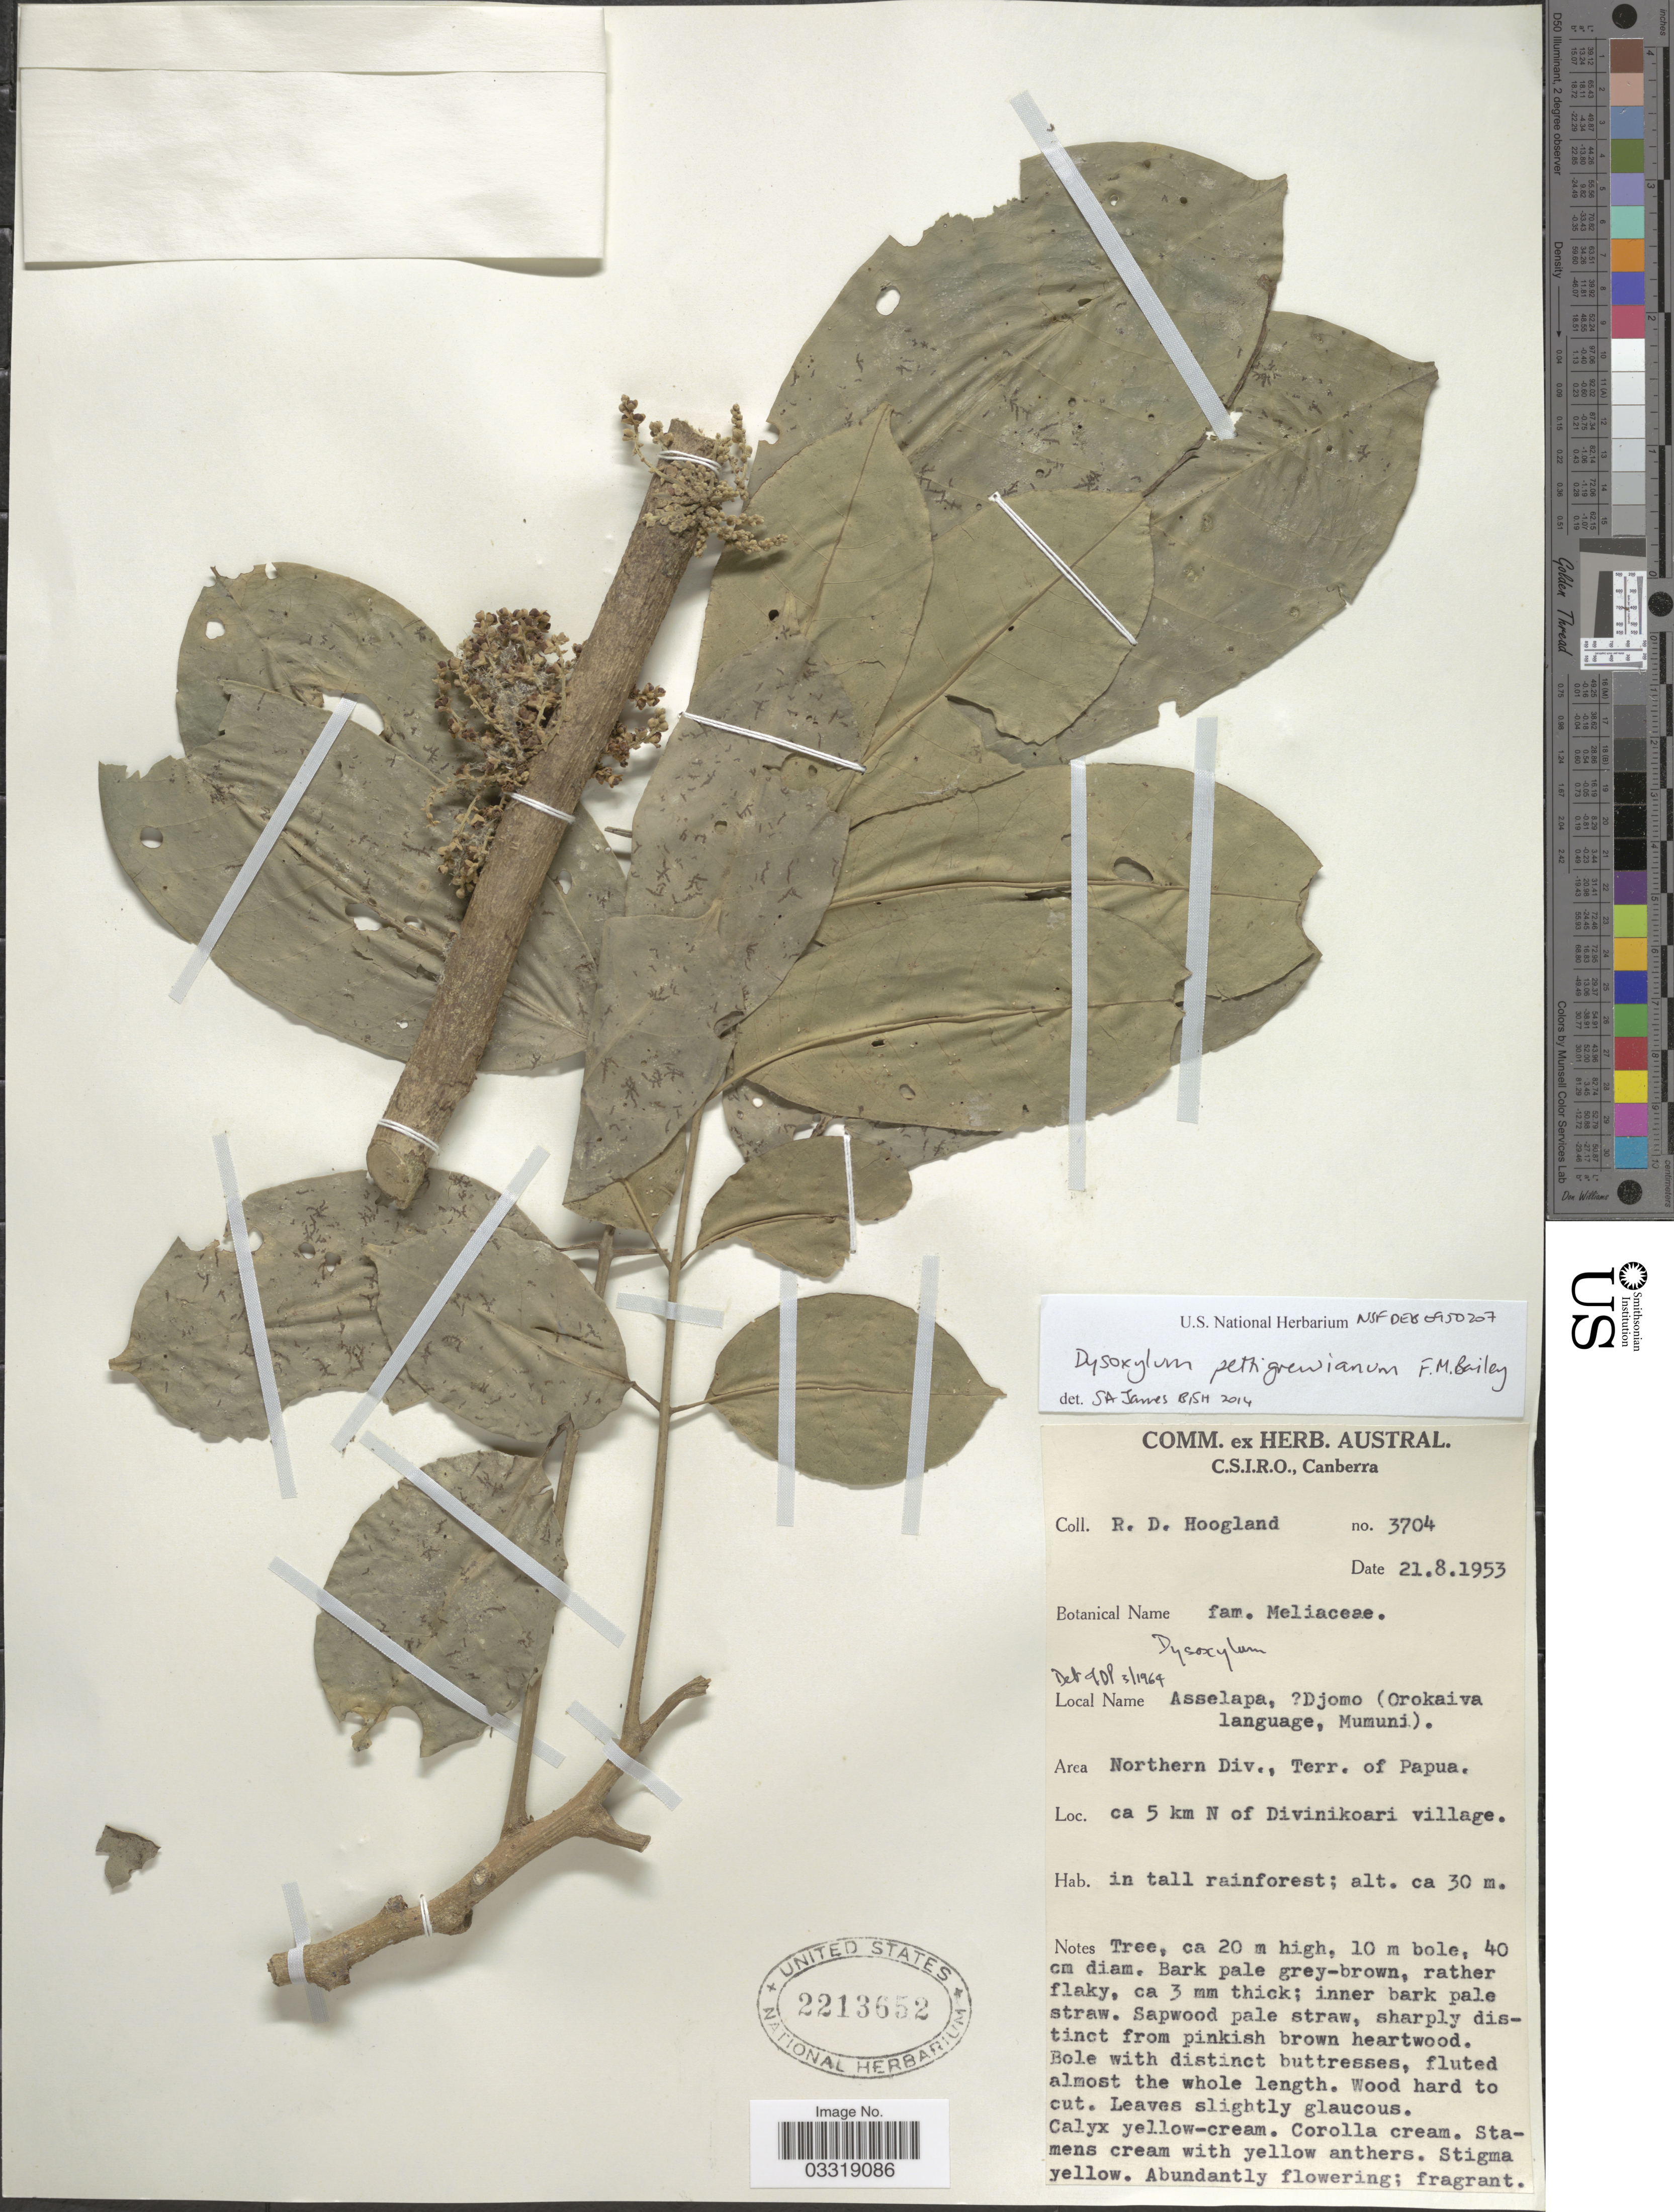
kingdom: Plantae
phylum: Tracheophyta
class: Magnoliopsida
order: Sapindales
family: Meliaceae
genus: Didymocheton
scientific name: Didymocheton pettigrewianus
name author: (F.M. Bailey) Hauenschild & Holzmeyer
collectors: R. D. Hoogland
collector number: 3704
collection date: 1953-08-21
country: Papua New Guinea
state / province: Northern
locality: Northern Div., Terr. of Papua. Ca 5 km N of Divinikoari village.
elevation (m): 30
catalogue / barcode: US 2213652